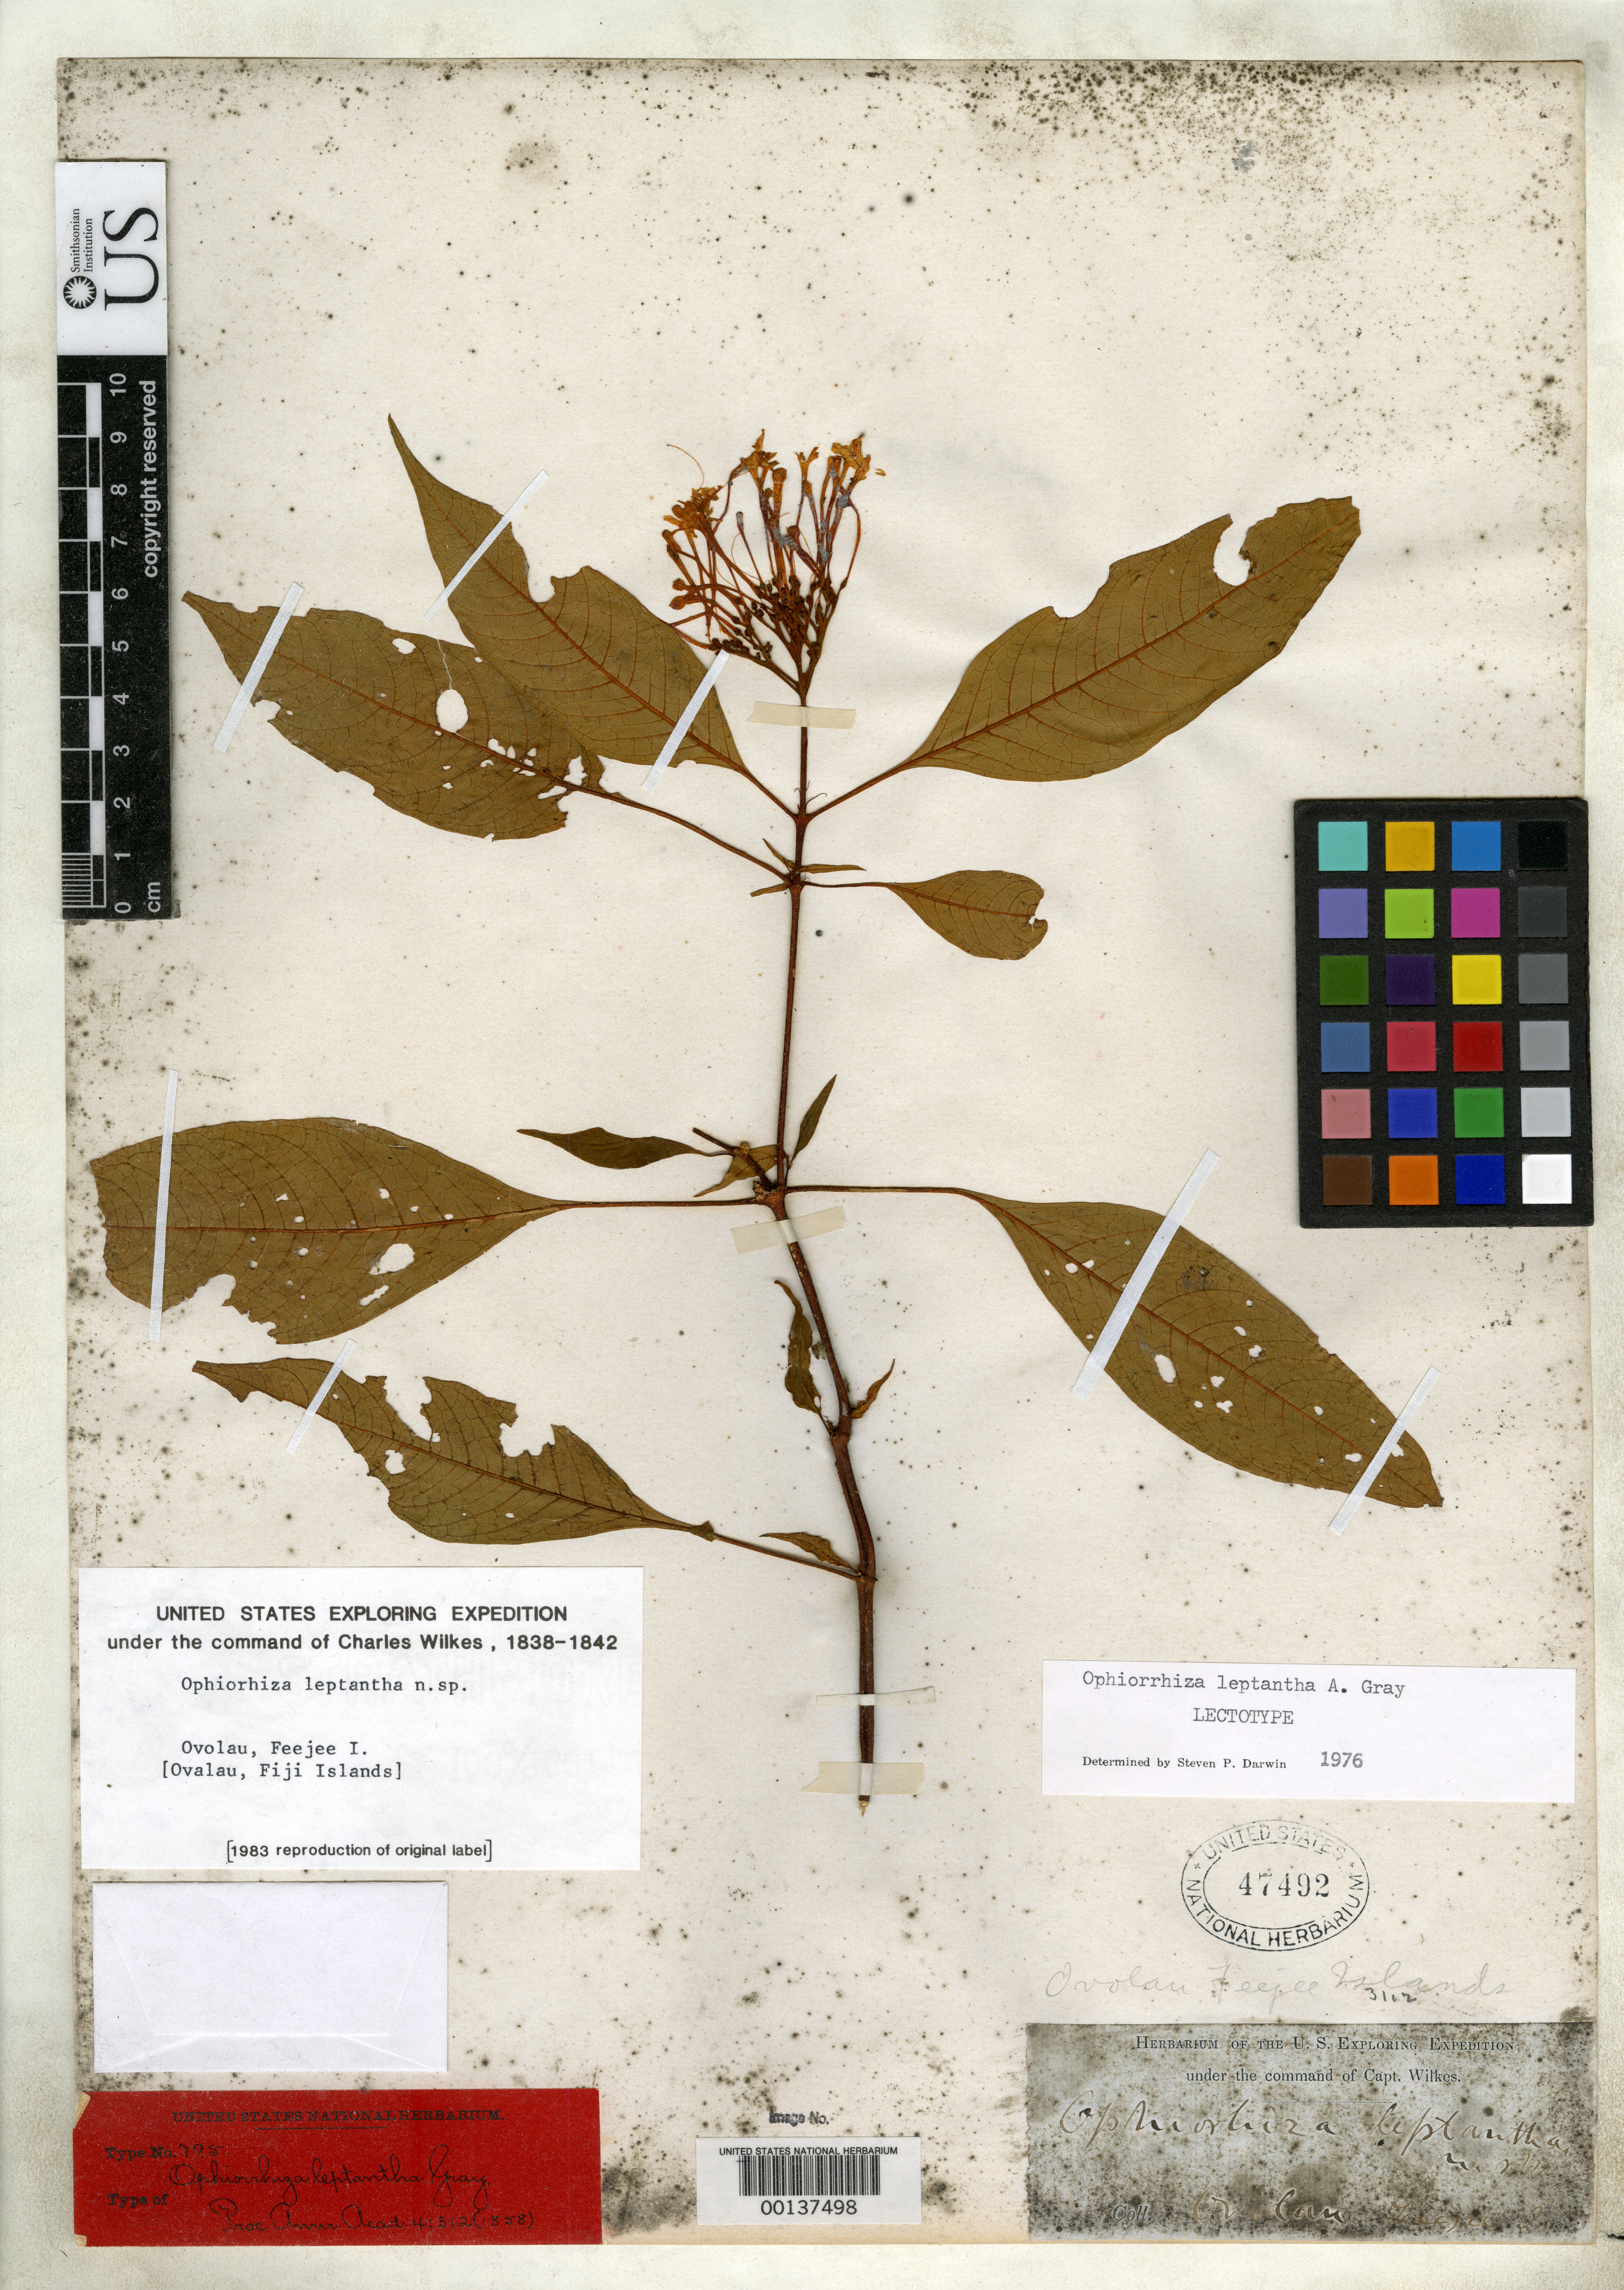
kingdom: Plantae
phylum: Tracheophyta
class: Magnoliopsida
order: Gentianales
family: Rubiaceae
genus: Ophiorrhiza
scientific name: Ophiorrhiza leptantha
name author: A. Gray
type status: Lectotype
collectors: Wilkes Explor. Exped.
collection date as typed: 1838 to -- --- 1842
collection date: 1838/1842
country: Fiji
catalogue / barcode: US 47492